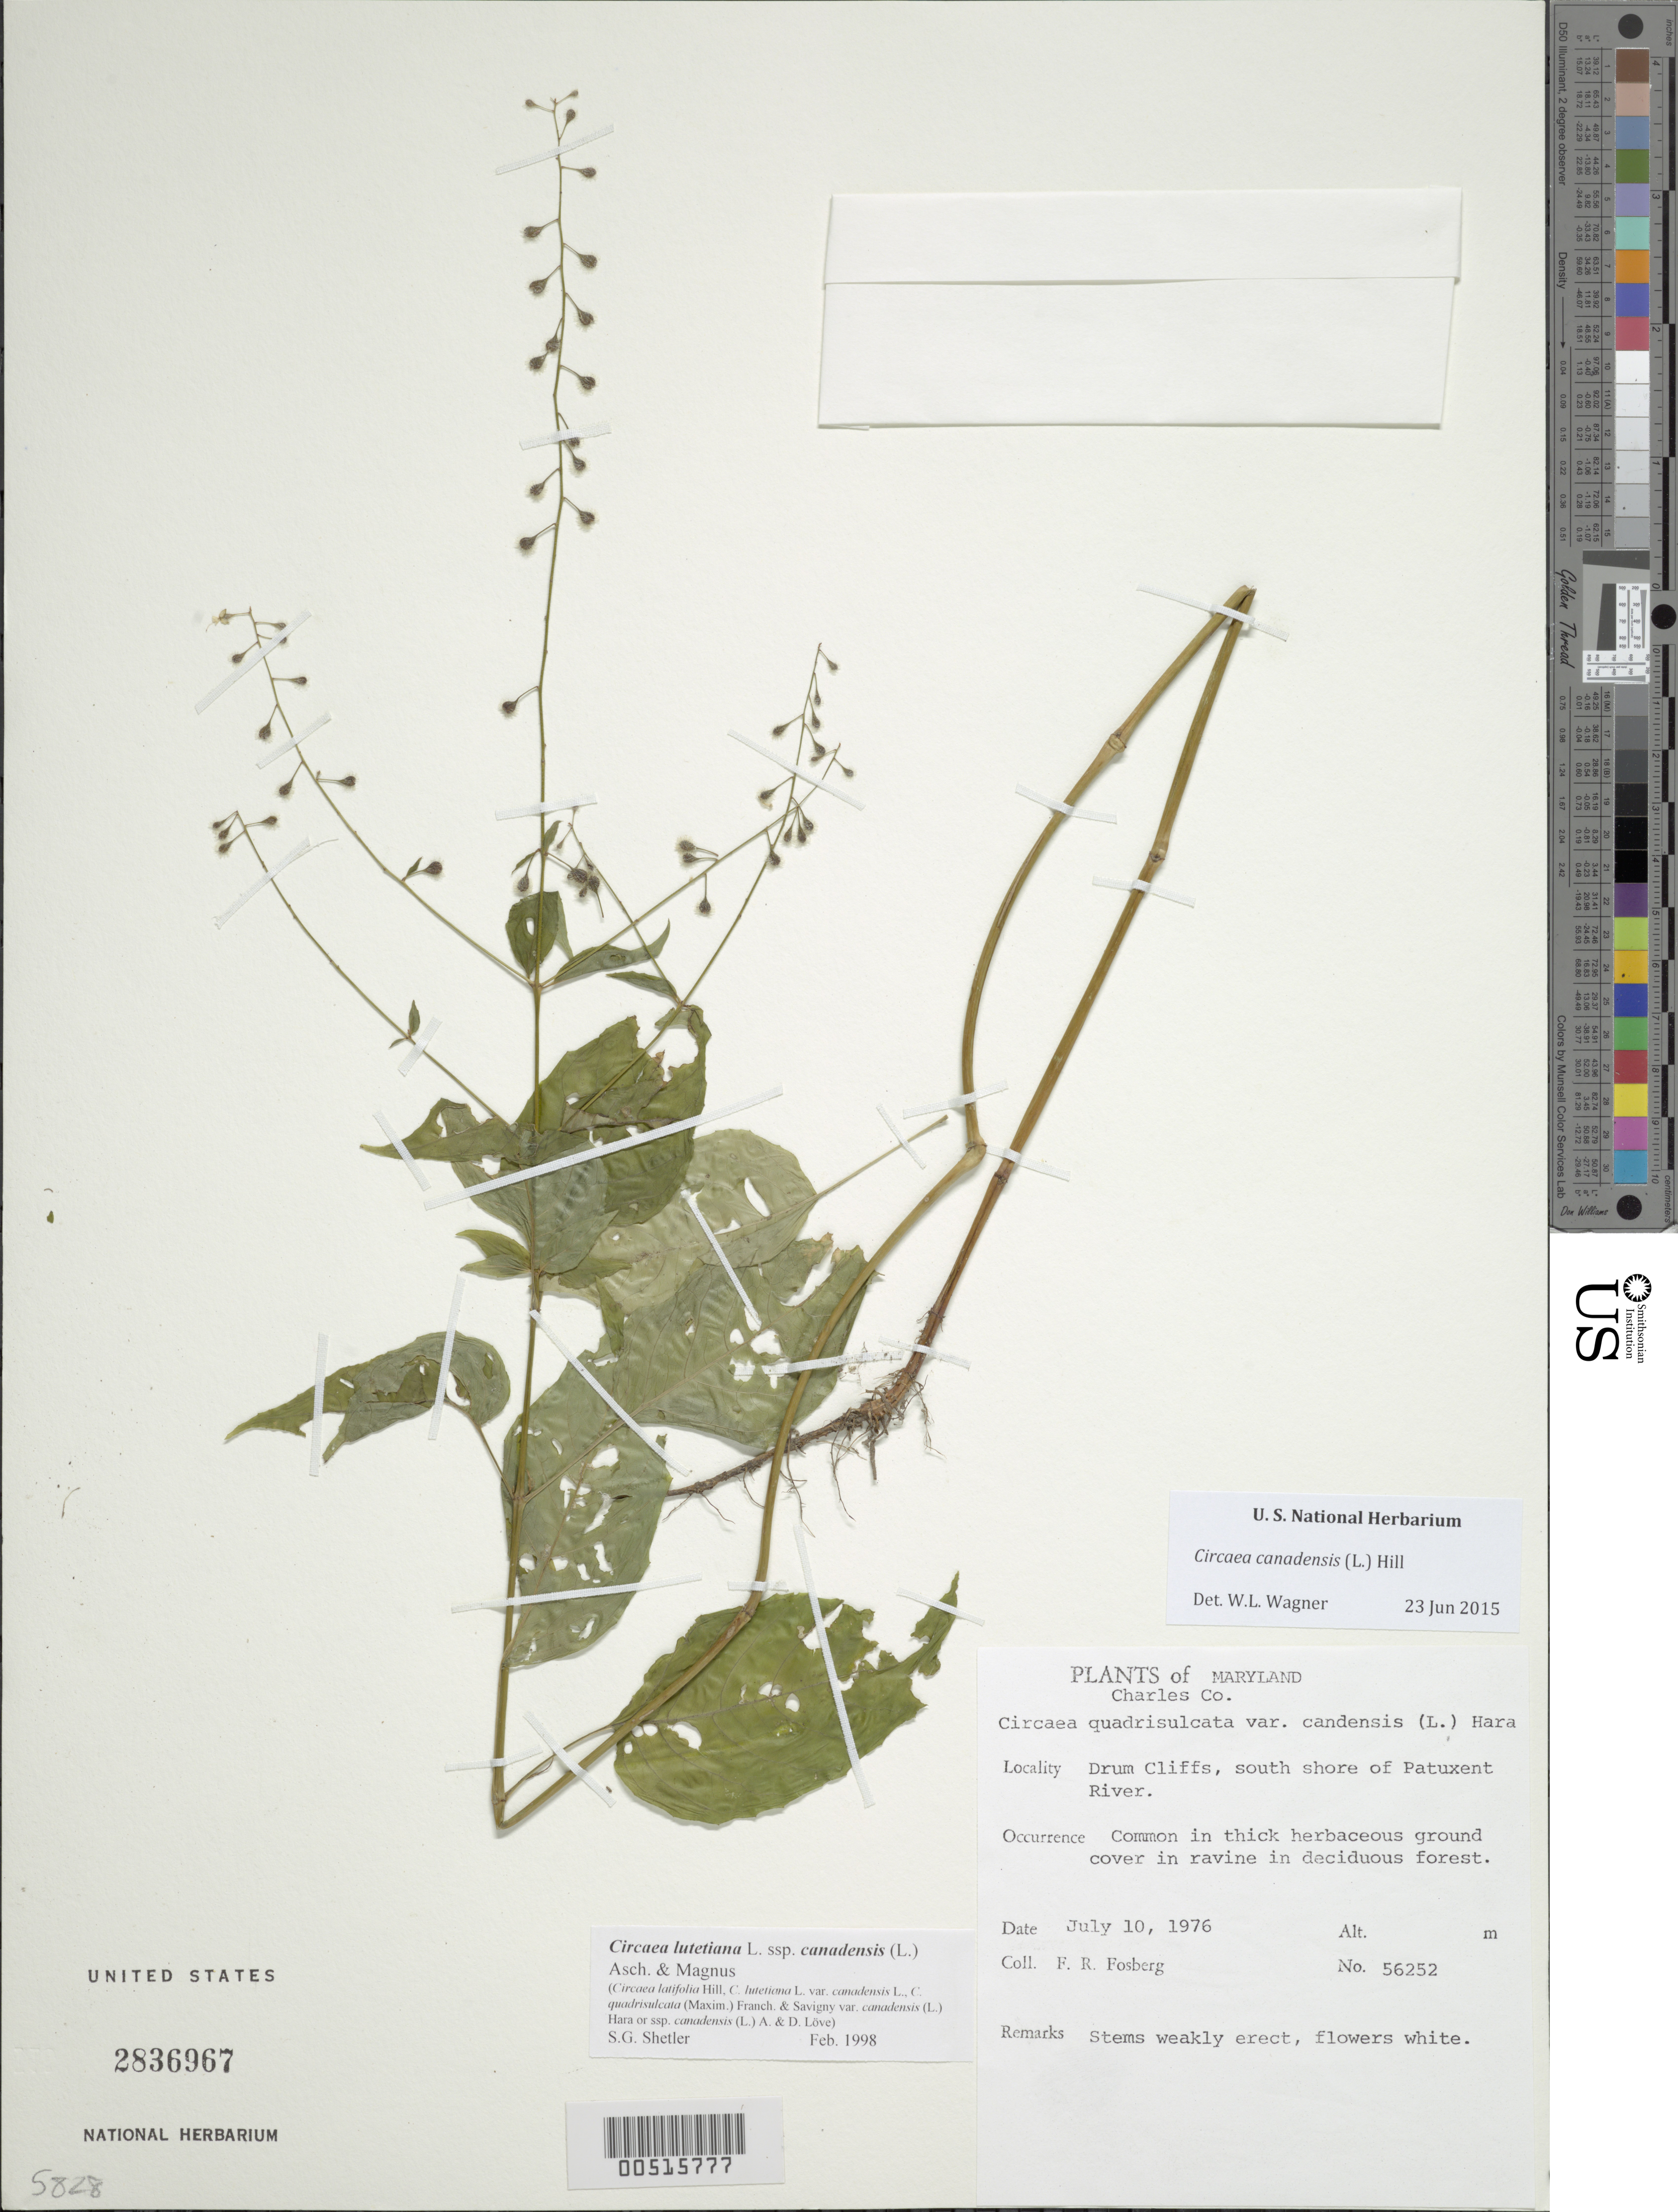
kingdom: Plantae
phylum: Tracheophyta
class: Magnoliopsida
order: Myrtales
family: Onagraceae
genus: Circaea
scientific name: Circaea canadensis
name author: (L.) Hill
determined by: Wagner, W. L., (BOT), Smithsonian Institution - National Museum of Natural History (UNITED STATES)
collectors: F. R. Fosberg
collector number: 56252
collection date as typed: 10 Jul 1976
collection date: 1976-07-10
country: United States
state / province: Maryland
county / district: Charles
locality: Drum Cliffs, S shore of Patuxent River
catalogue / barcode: US 2836967